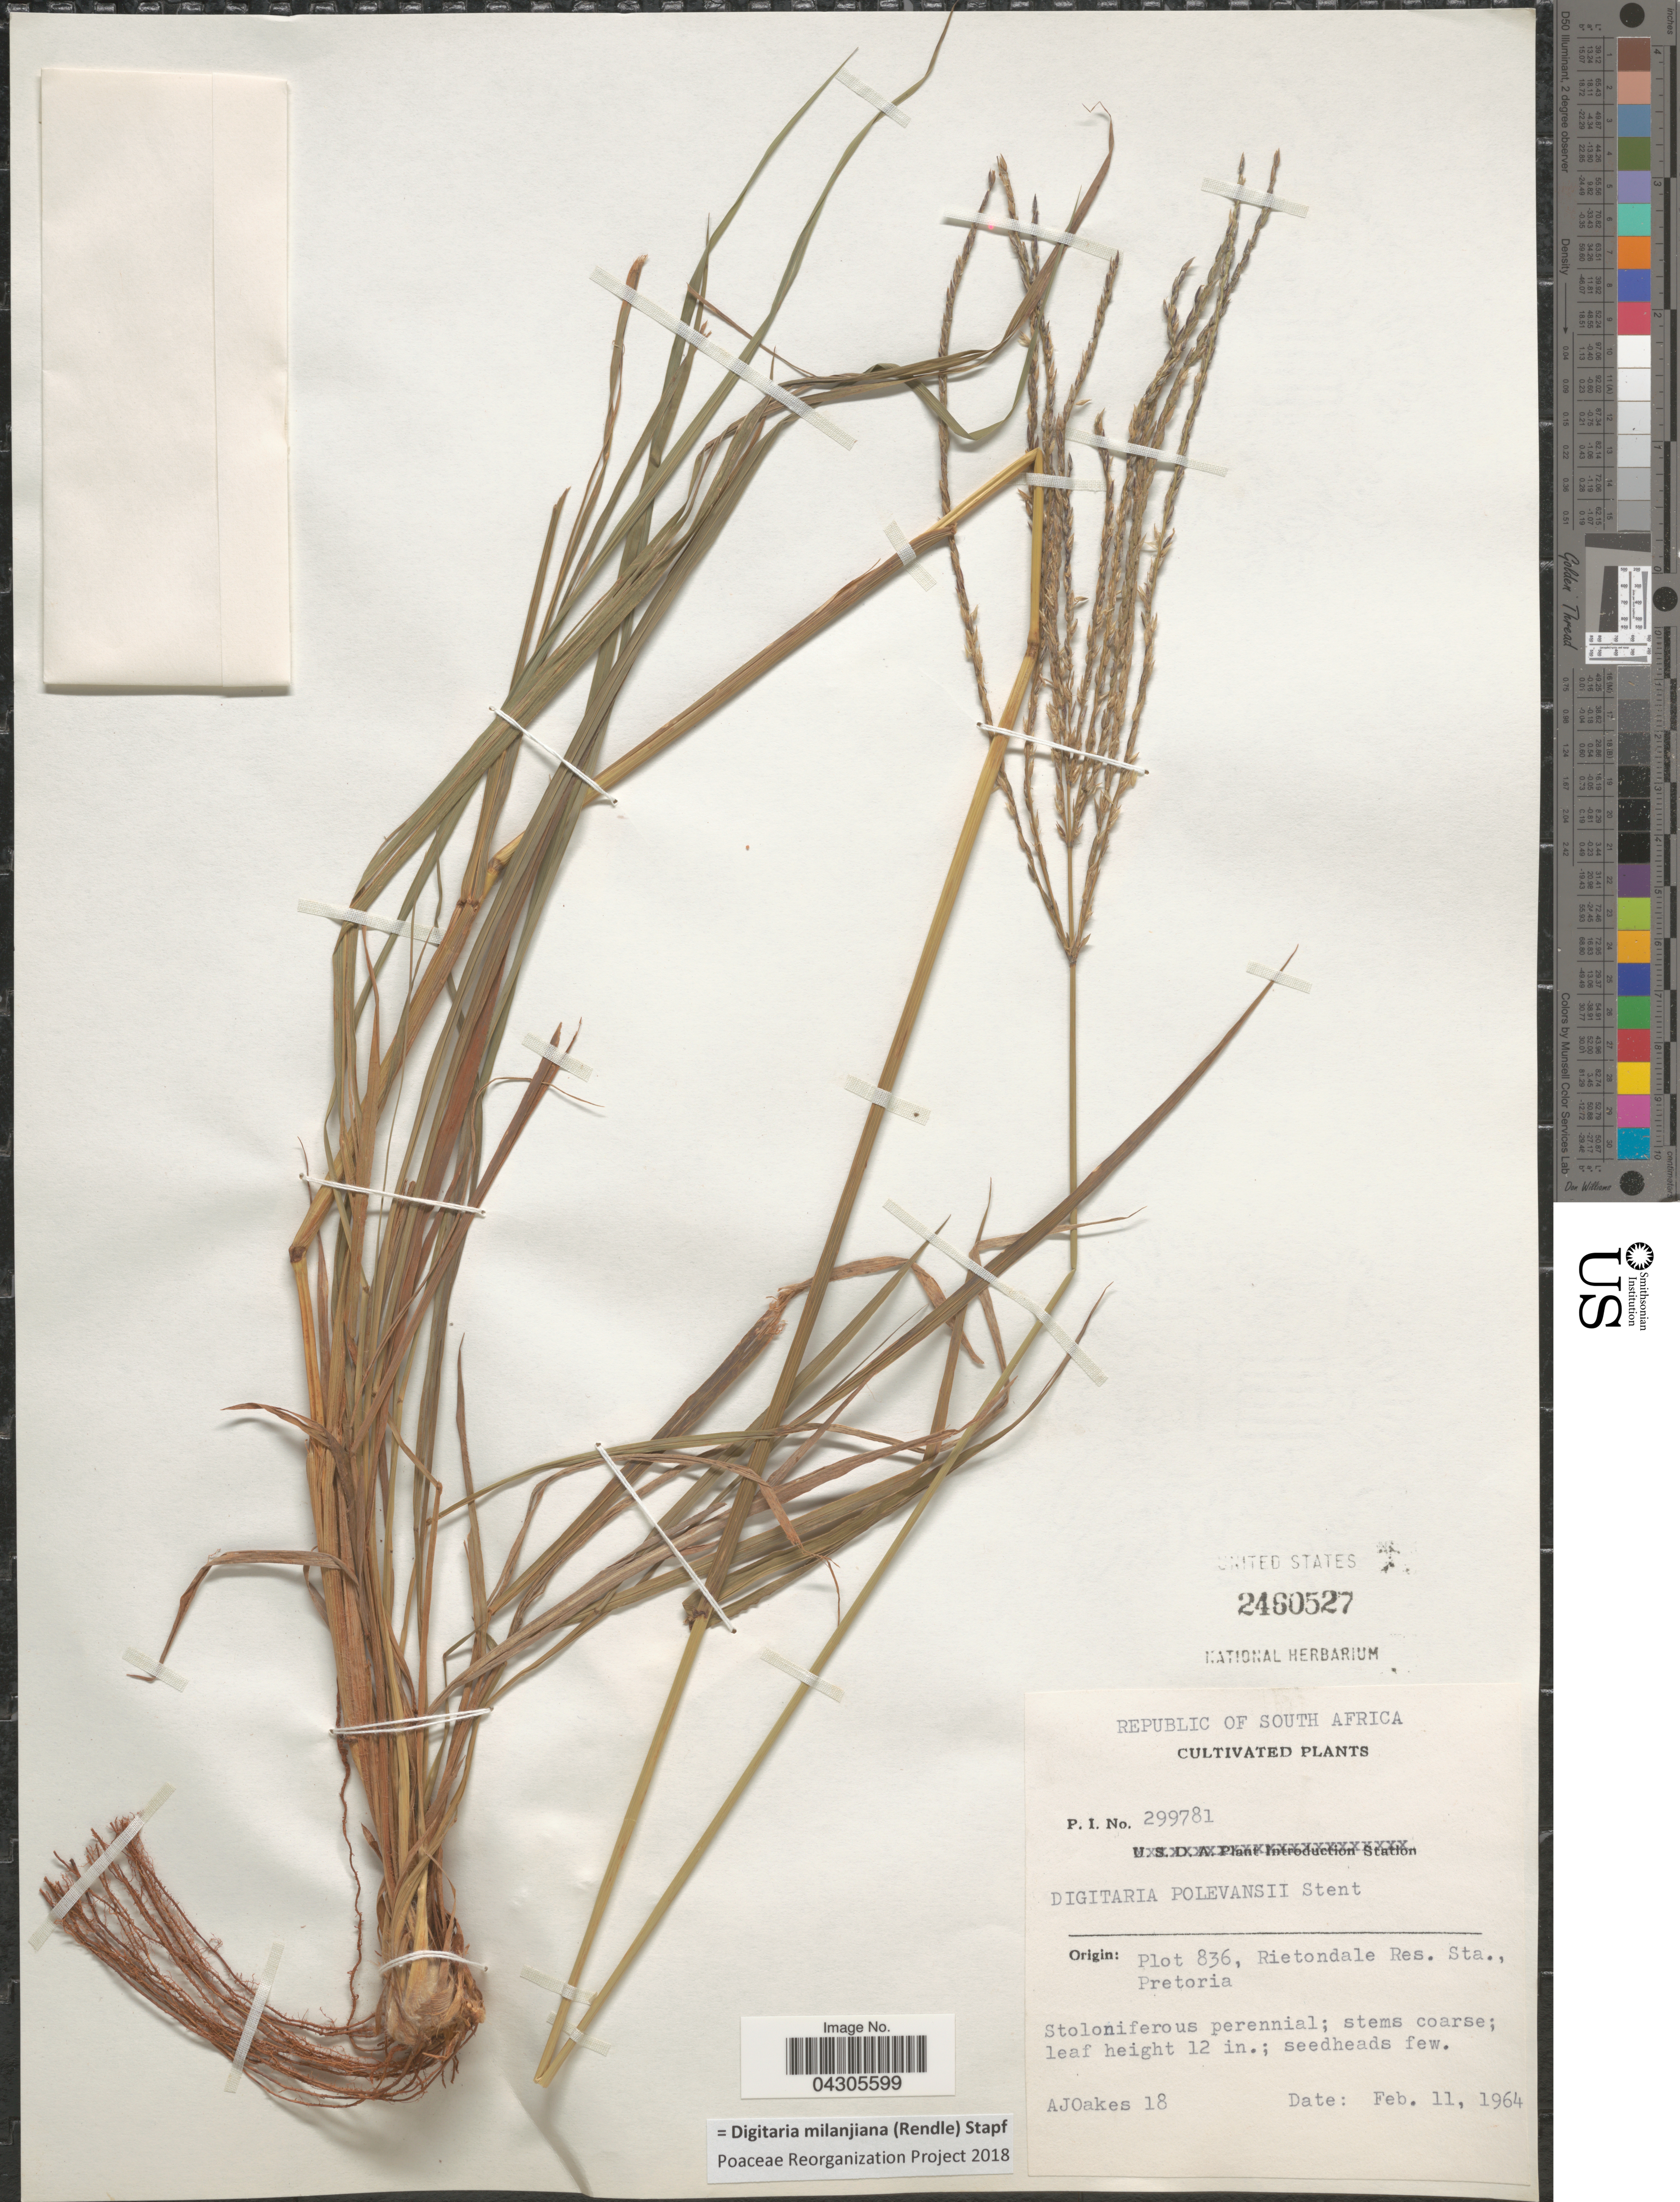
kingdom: Plantae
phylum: Tracheophyta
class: Liliopsida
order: Poales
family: Poaceae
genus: Digitaria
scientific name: Digitaria milanjiana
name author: (Rendle) Stapf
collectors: A. Oakes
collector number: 18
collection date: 1964-02-11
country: South Africa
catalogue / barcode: US 2460527